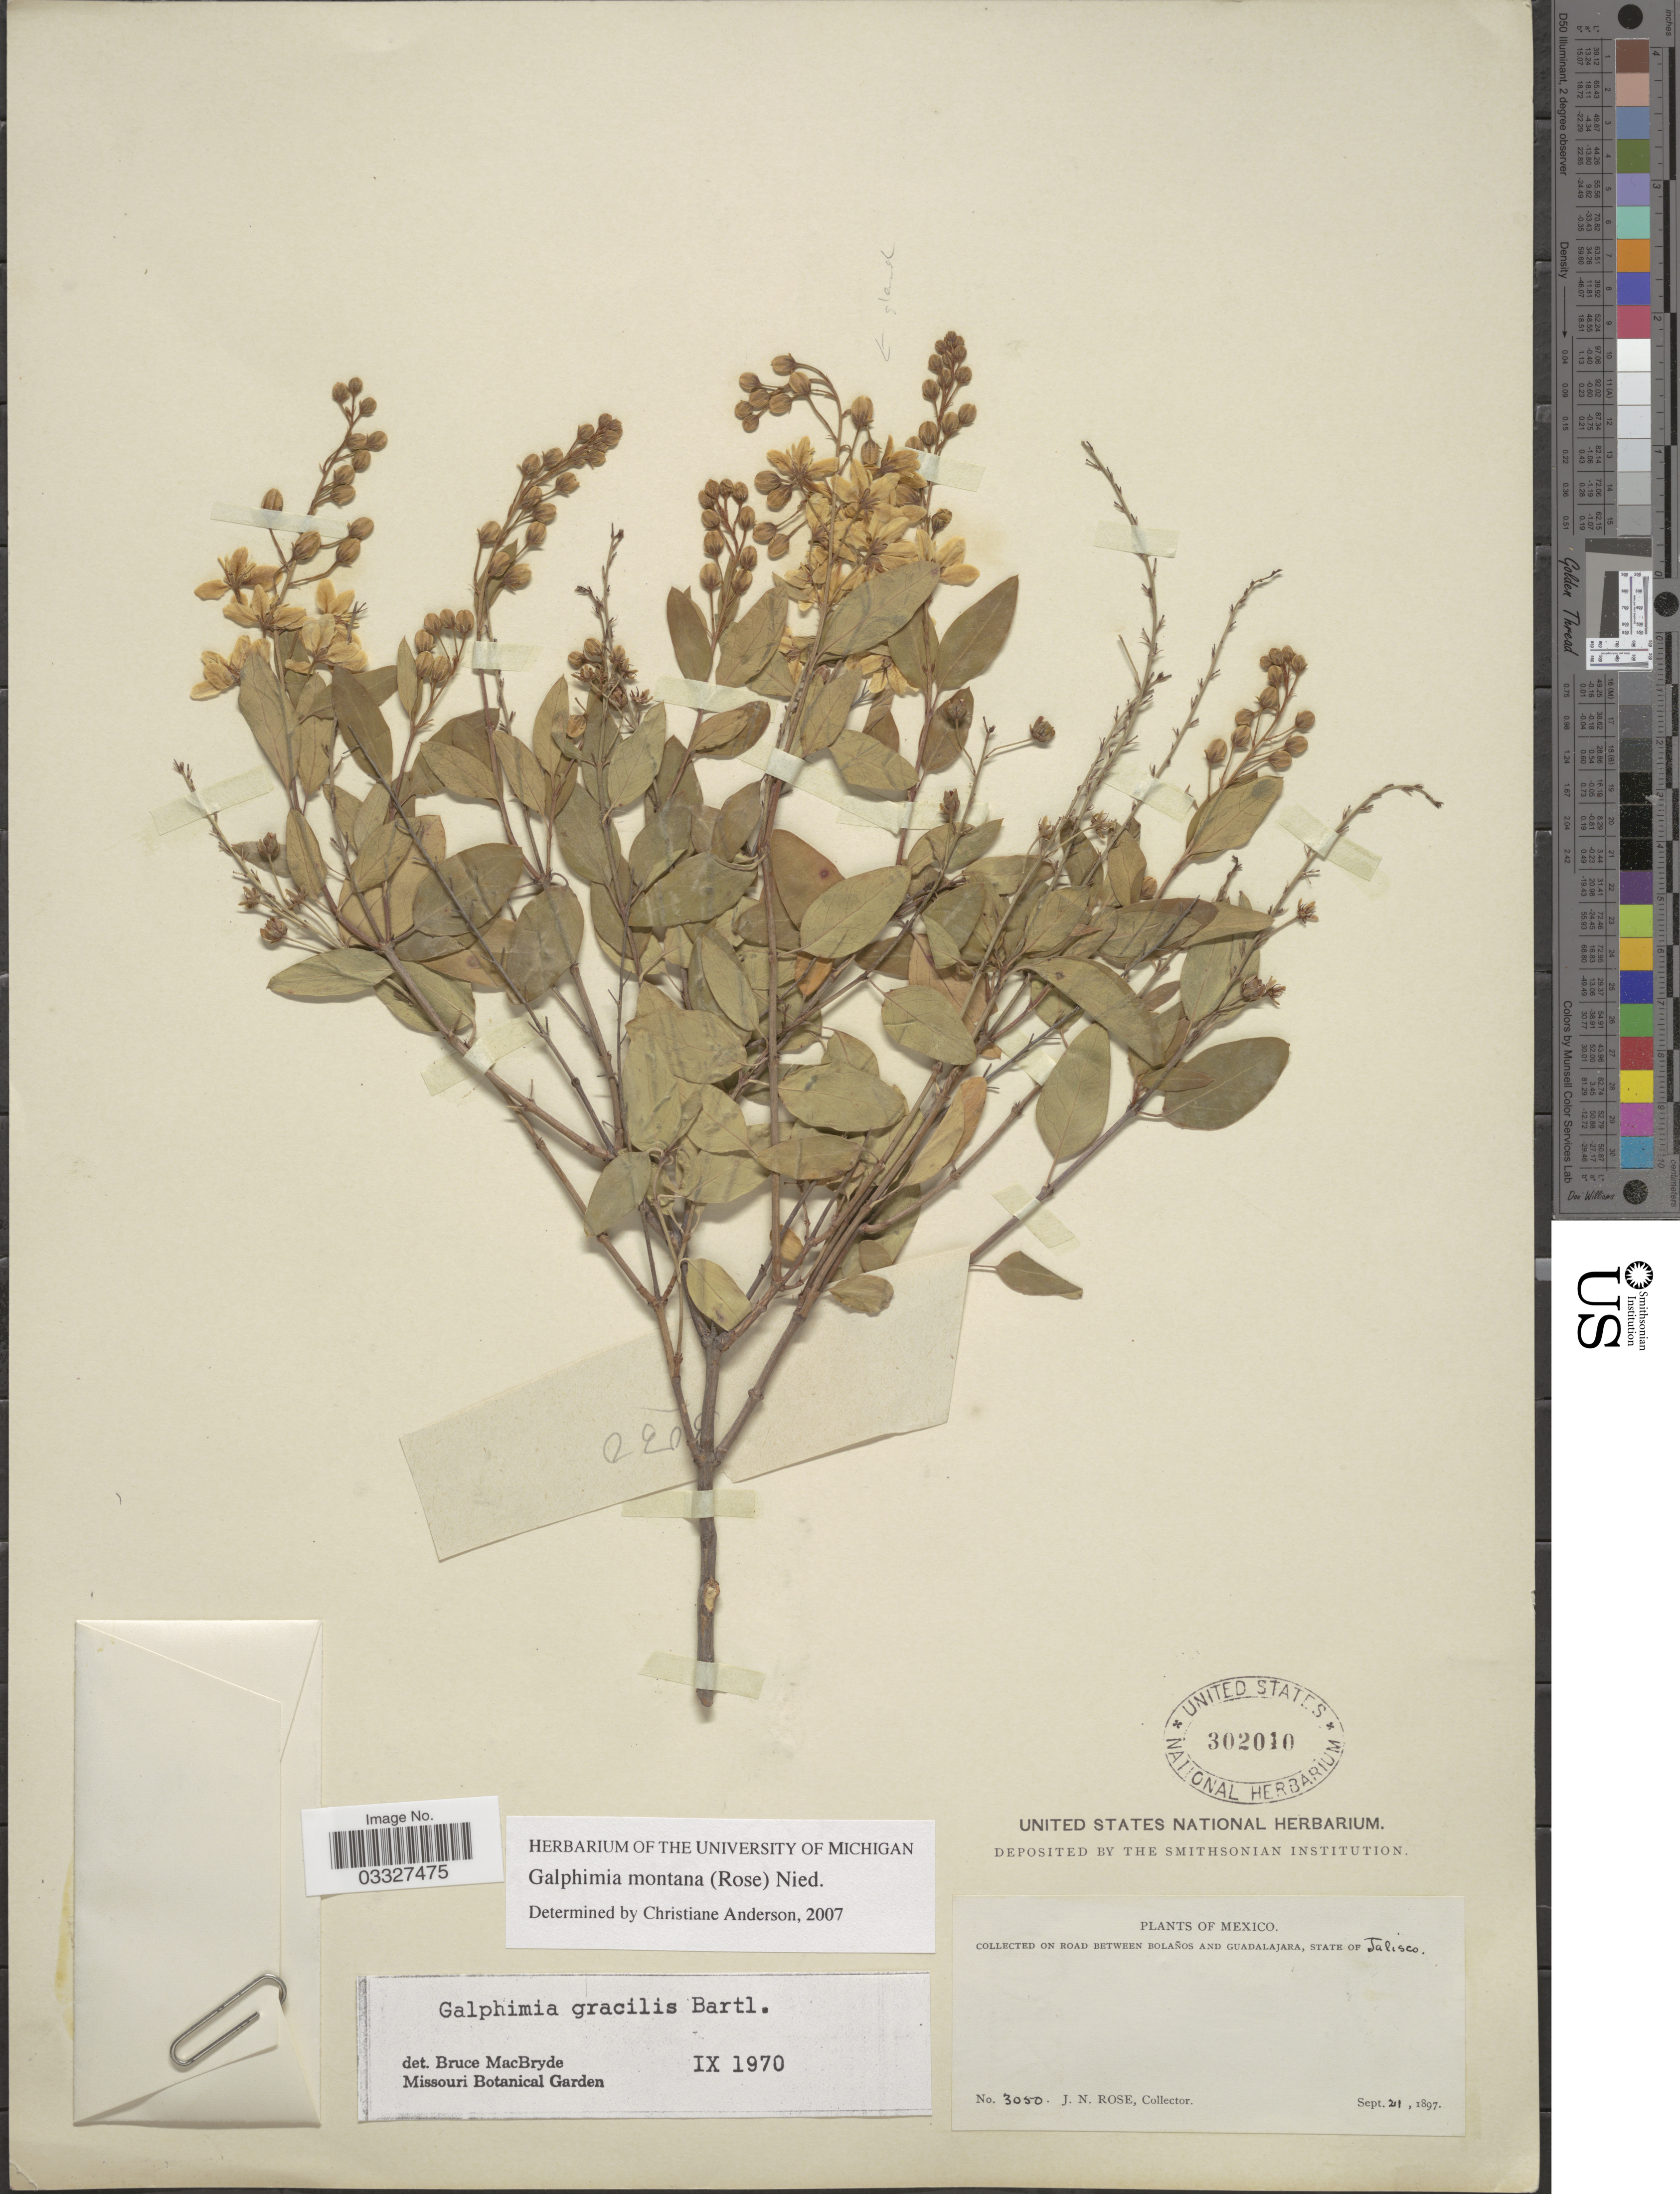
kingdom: Plantae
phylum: Tracheophyta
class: Magnoliopsida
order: Malpighiales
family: Malpighiaceae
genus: Galphimia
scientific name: Galphimia montana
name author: (Rose) Nied.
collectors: J. N. Rose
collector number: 3050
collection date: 1897-09-21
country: Mexico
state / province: Jalisco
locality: On road between Bolaños and Guadalajara.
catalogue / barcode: US 302010